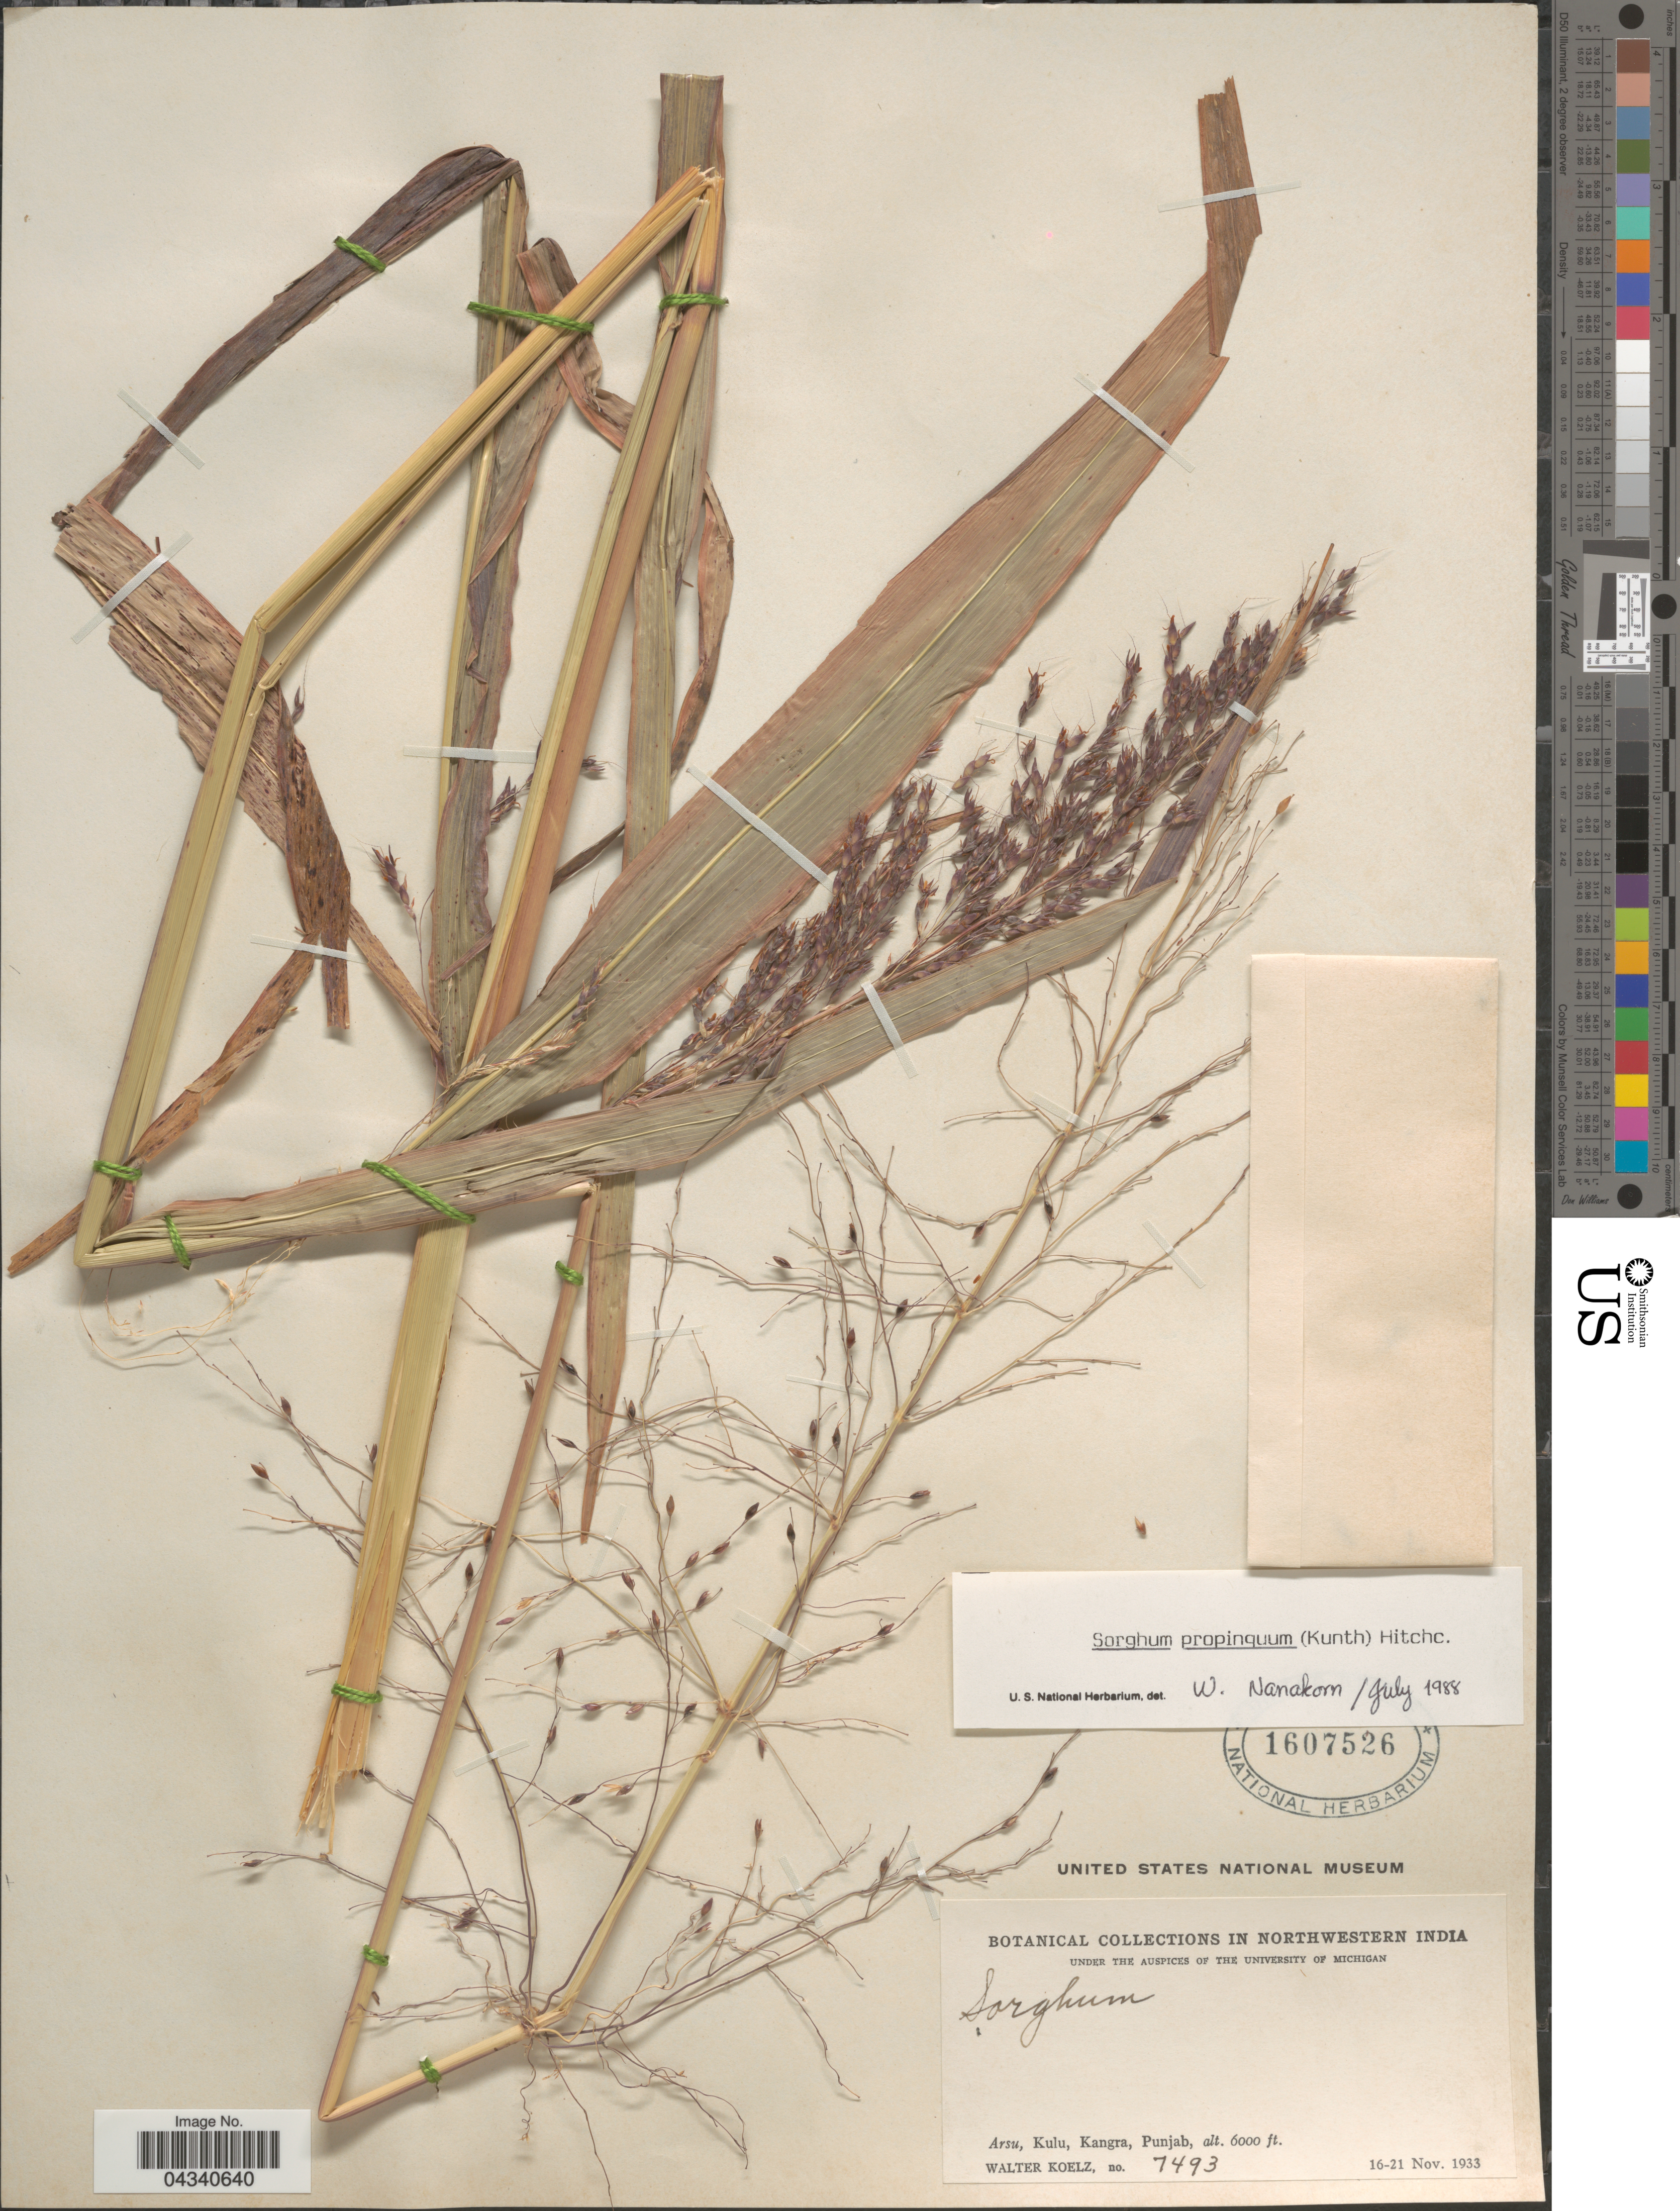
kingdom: Plantae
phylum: Tracheophyta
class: Liliopsida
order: Poales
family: Poaceae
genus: Sorghum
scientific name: Sorghum propinquum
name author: (Kunth) Hitchc.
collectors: W. N. Koelz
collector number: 7493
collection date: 1933-11-16/1933-11-21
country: India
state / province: Punjab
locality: Northwestern India. Arsu, Kulu, Kangra.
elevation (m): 1829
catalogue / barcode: US 1607526